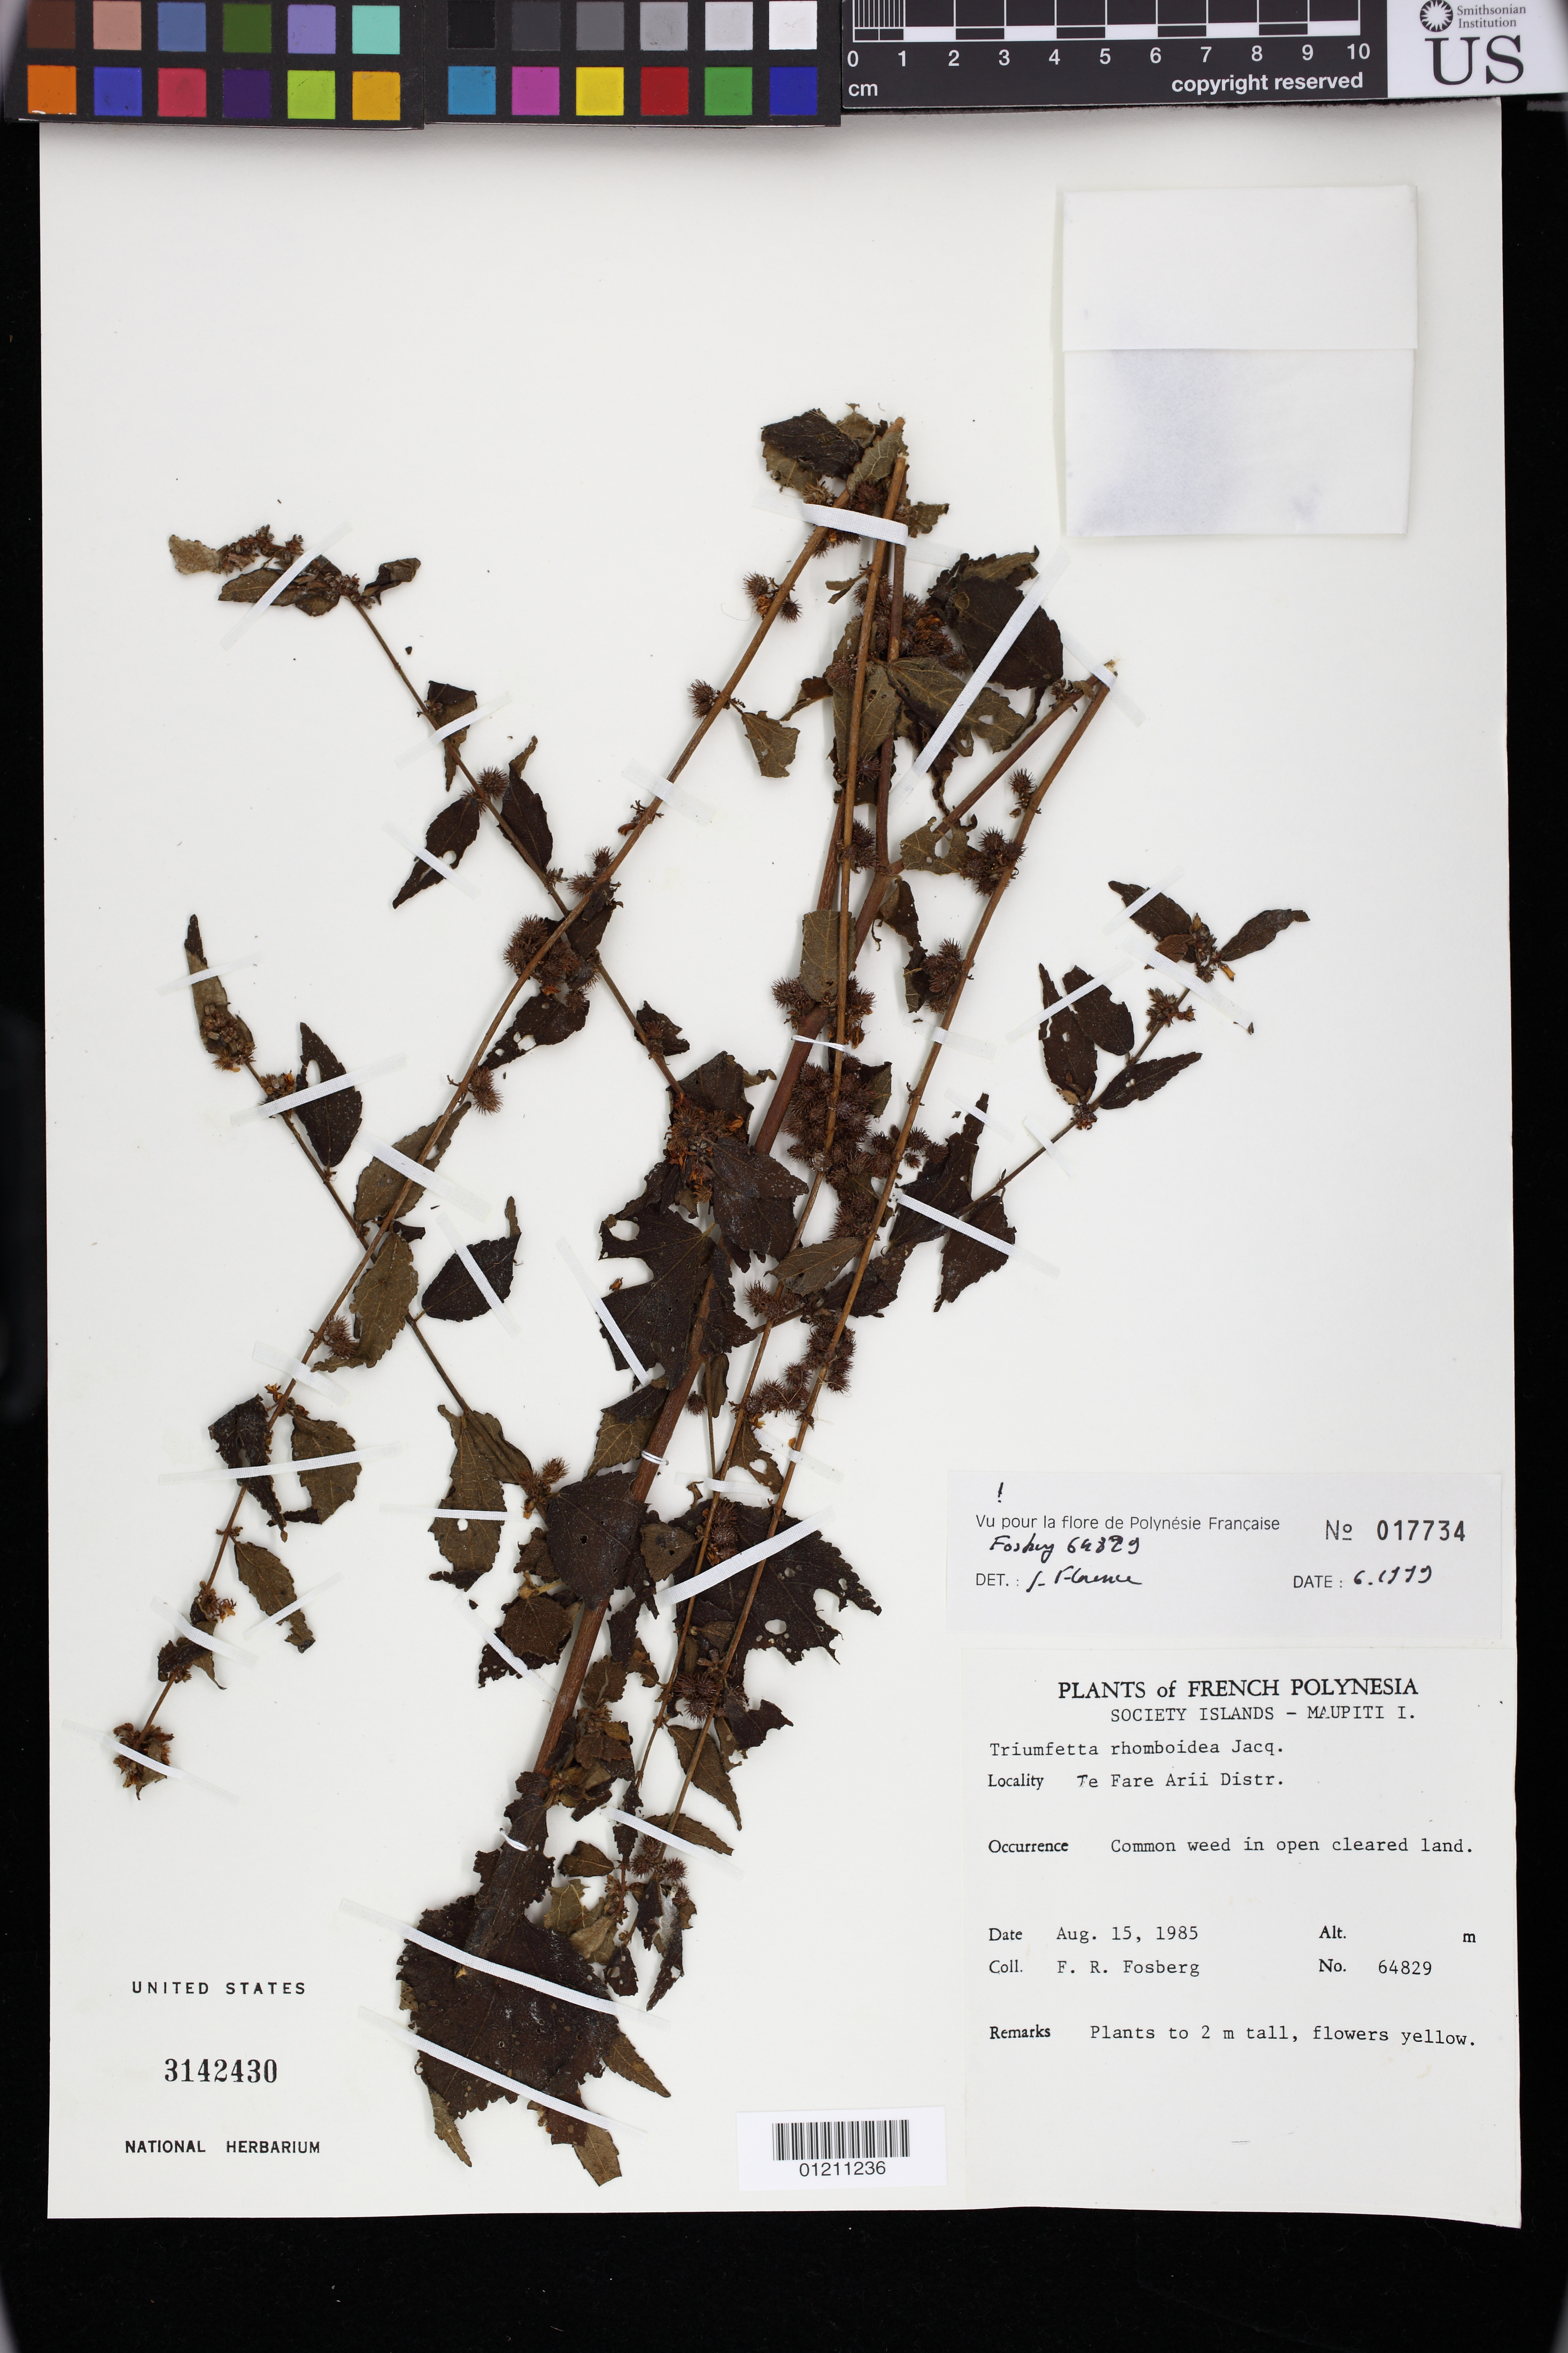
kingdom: Plantae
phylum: Tracheophyta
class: Magnoliopsida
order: Malvales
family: Malvaceae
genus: Triumfetta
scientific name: Triumfetta rhomboidea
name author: Jacq.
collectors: F. R. Fosberg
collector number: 64829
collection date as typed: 15 Aug 1985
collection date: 1985-08-15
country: French Polynesia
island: Maupiti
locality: Society Island: Maupiti I.. Te Fare Arii Distr.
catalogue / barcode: US 3142430